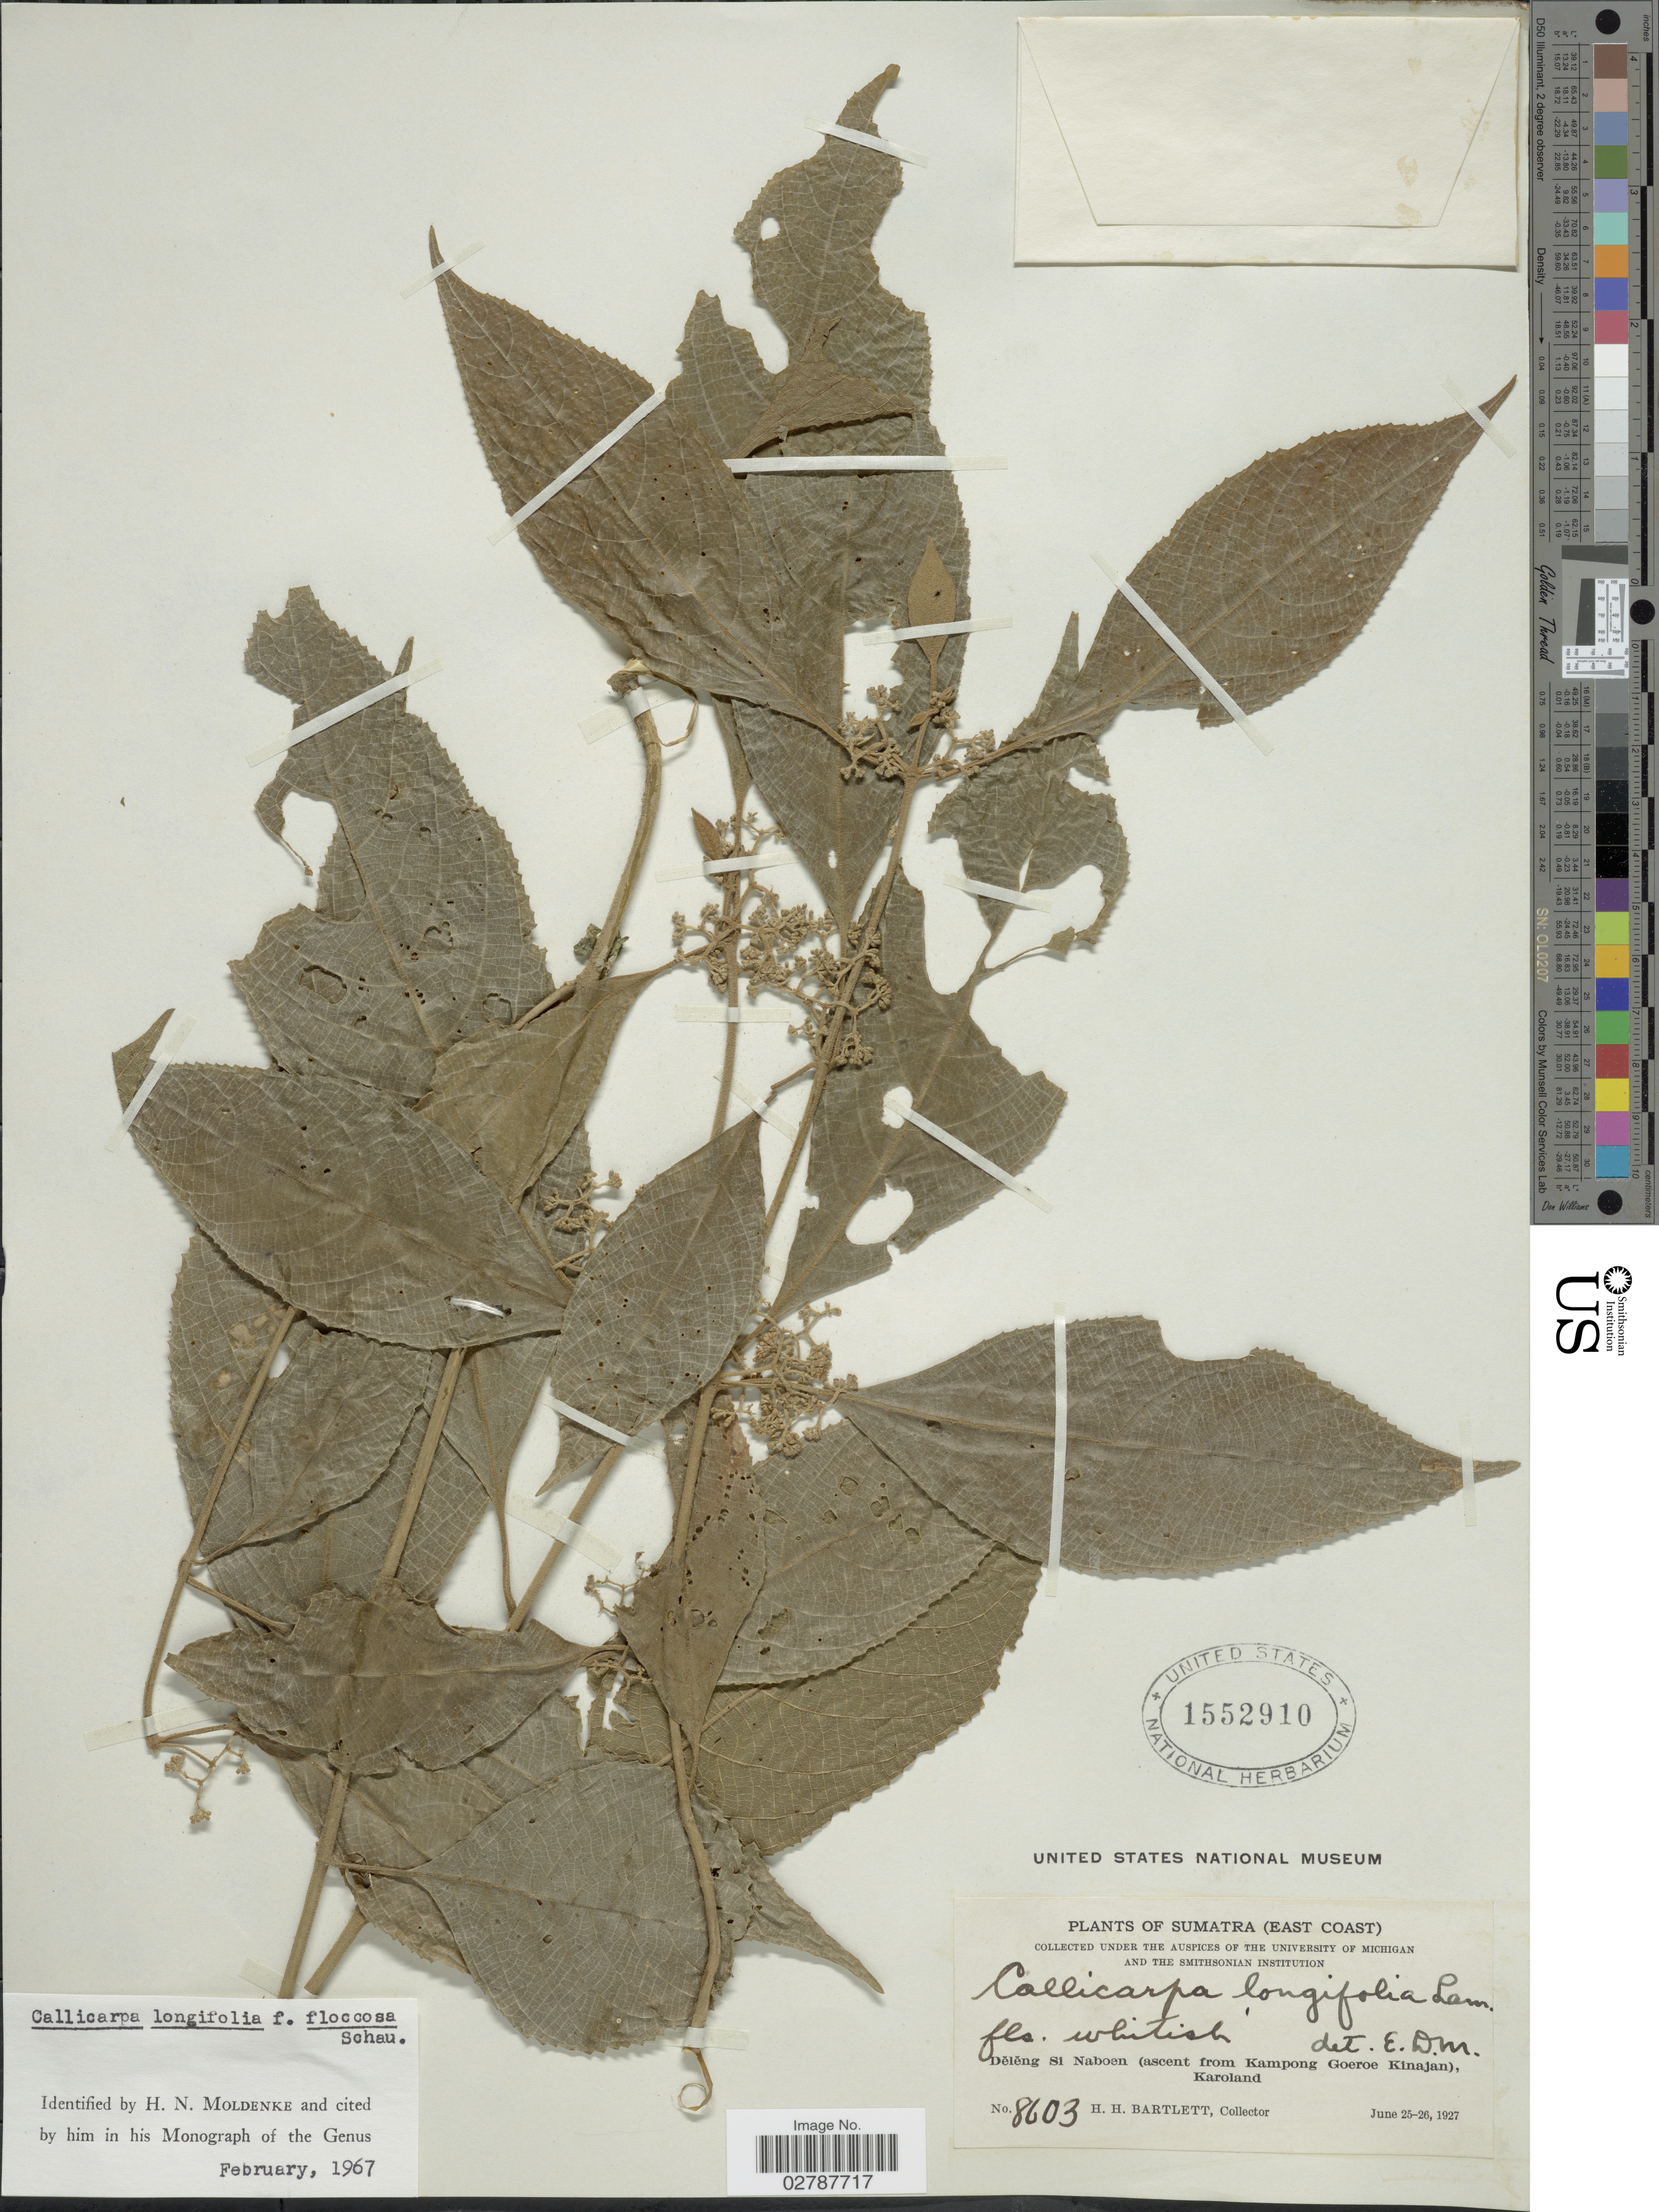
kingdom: Plantae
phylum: Tracheophyta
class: Magnoliopsida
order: Lamiales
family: Lamiaceae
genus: Callicarpa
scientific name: Callicarpa longifolia f. floccosa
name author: Schauer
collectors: H. H. Bartlett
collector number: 8603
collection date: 1927-06-25/1927-06-26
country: Indonesia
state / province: Sumatra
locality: (East Coast). Dêlêng Si Naboen (ascent from Kampong Goeroe Kinajan), Karoland.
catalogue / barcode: US 1552910